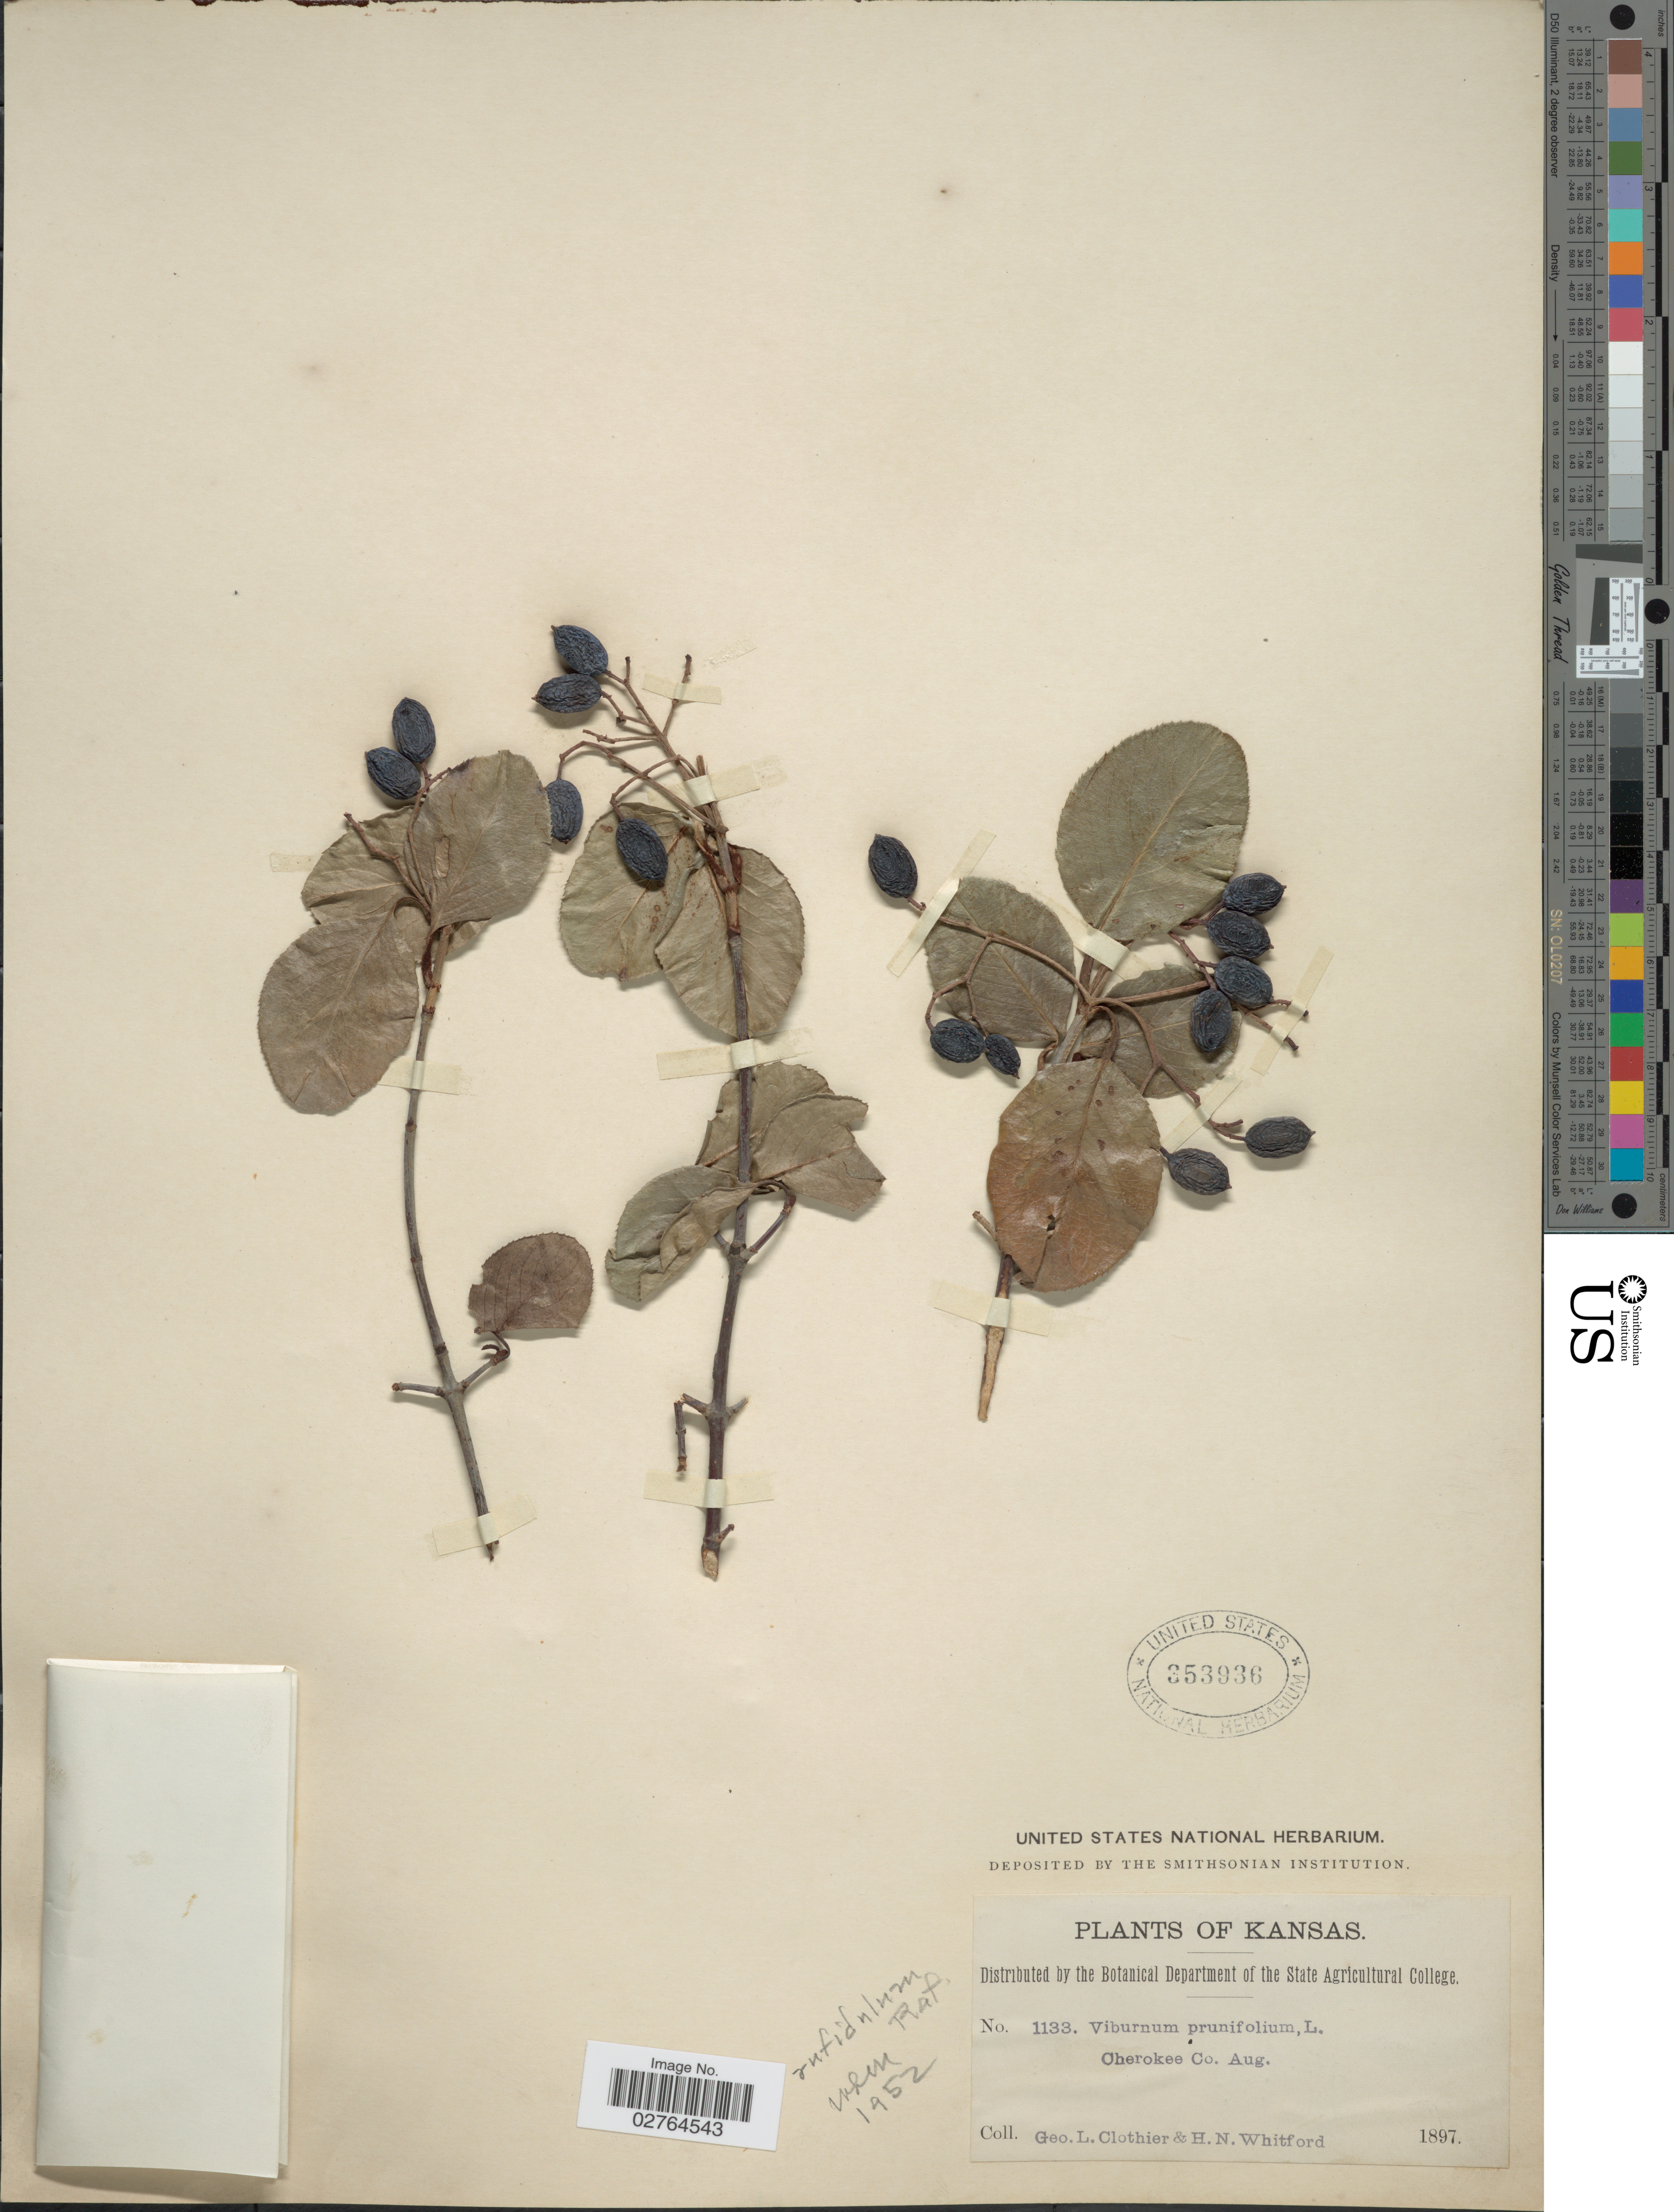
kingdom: Plantae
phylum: Tracheophyta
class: Magnoliopsida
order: Dipsacales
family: Viburnaceae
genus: Viburnum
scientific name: Viburnum rufidulum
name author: Raf.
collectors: G. Clothier & H. N. Whitford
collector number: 1133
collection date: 1897-08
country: United States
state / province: Kansas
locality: Cherokee Co.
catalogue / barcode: US 353936